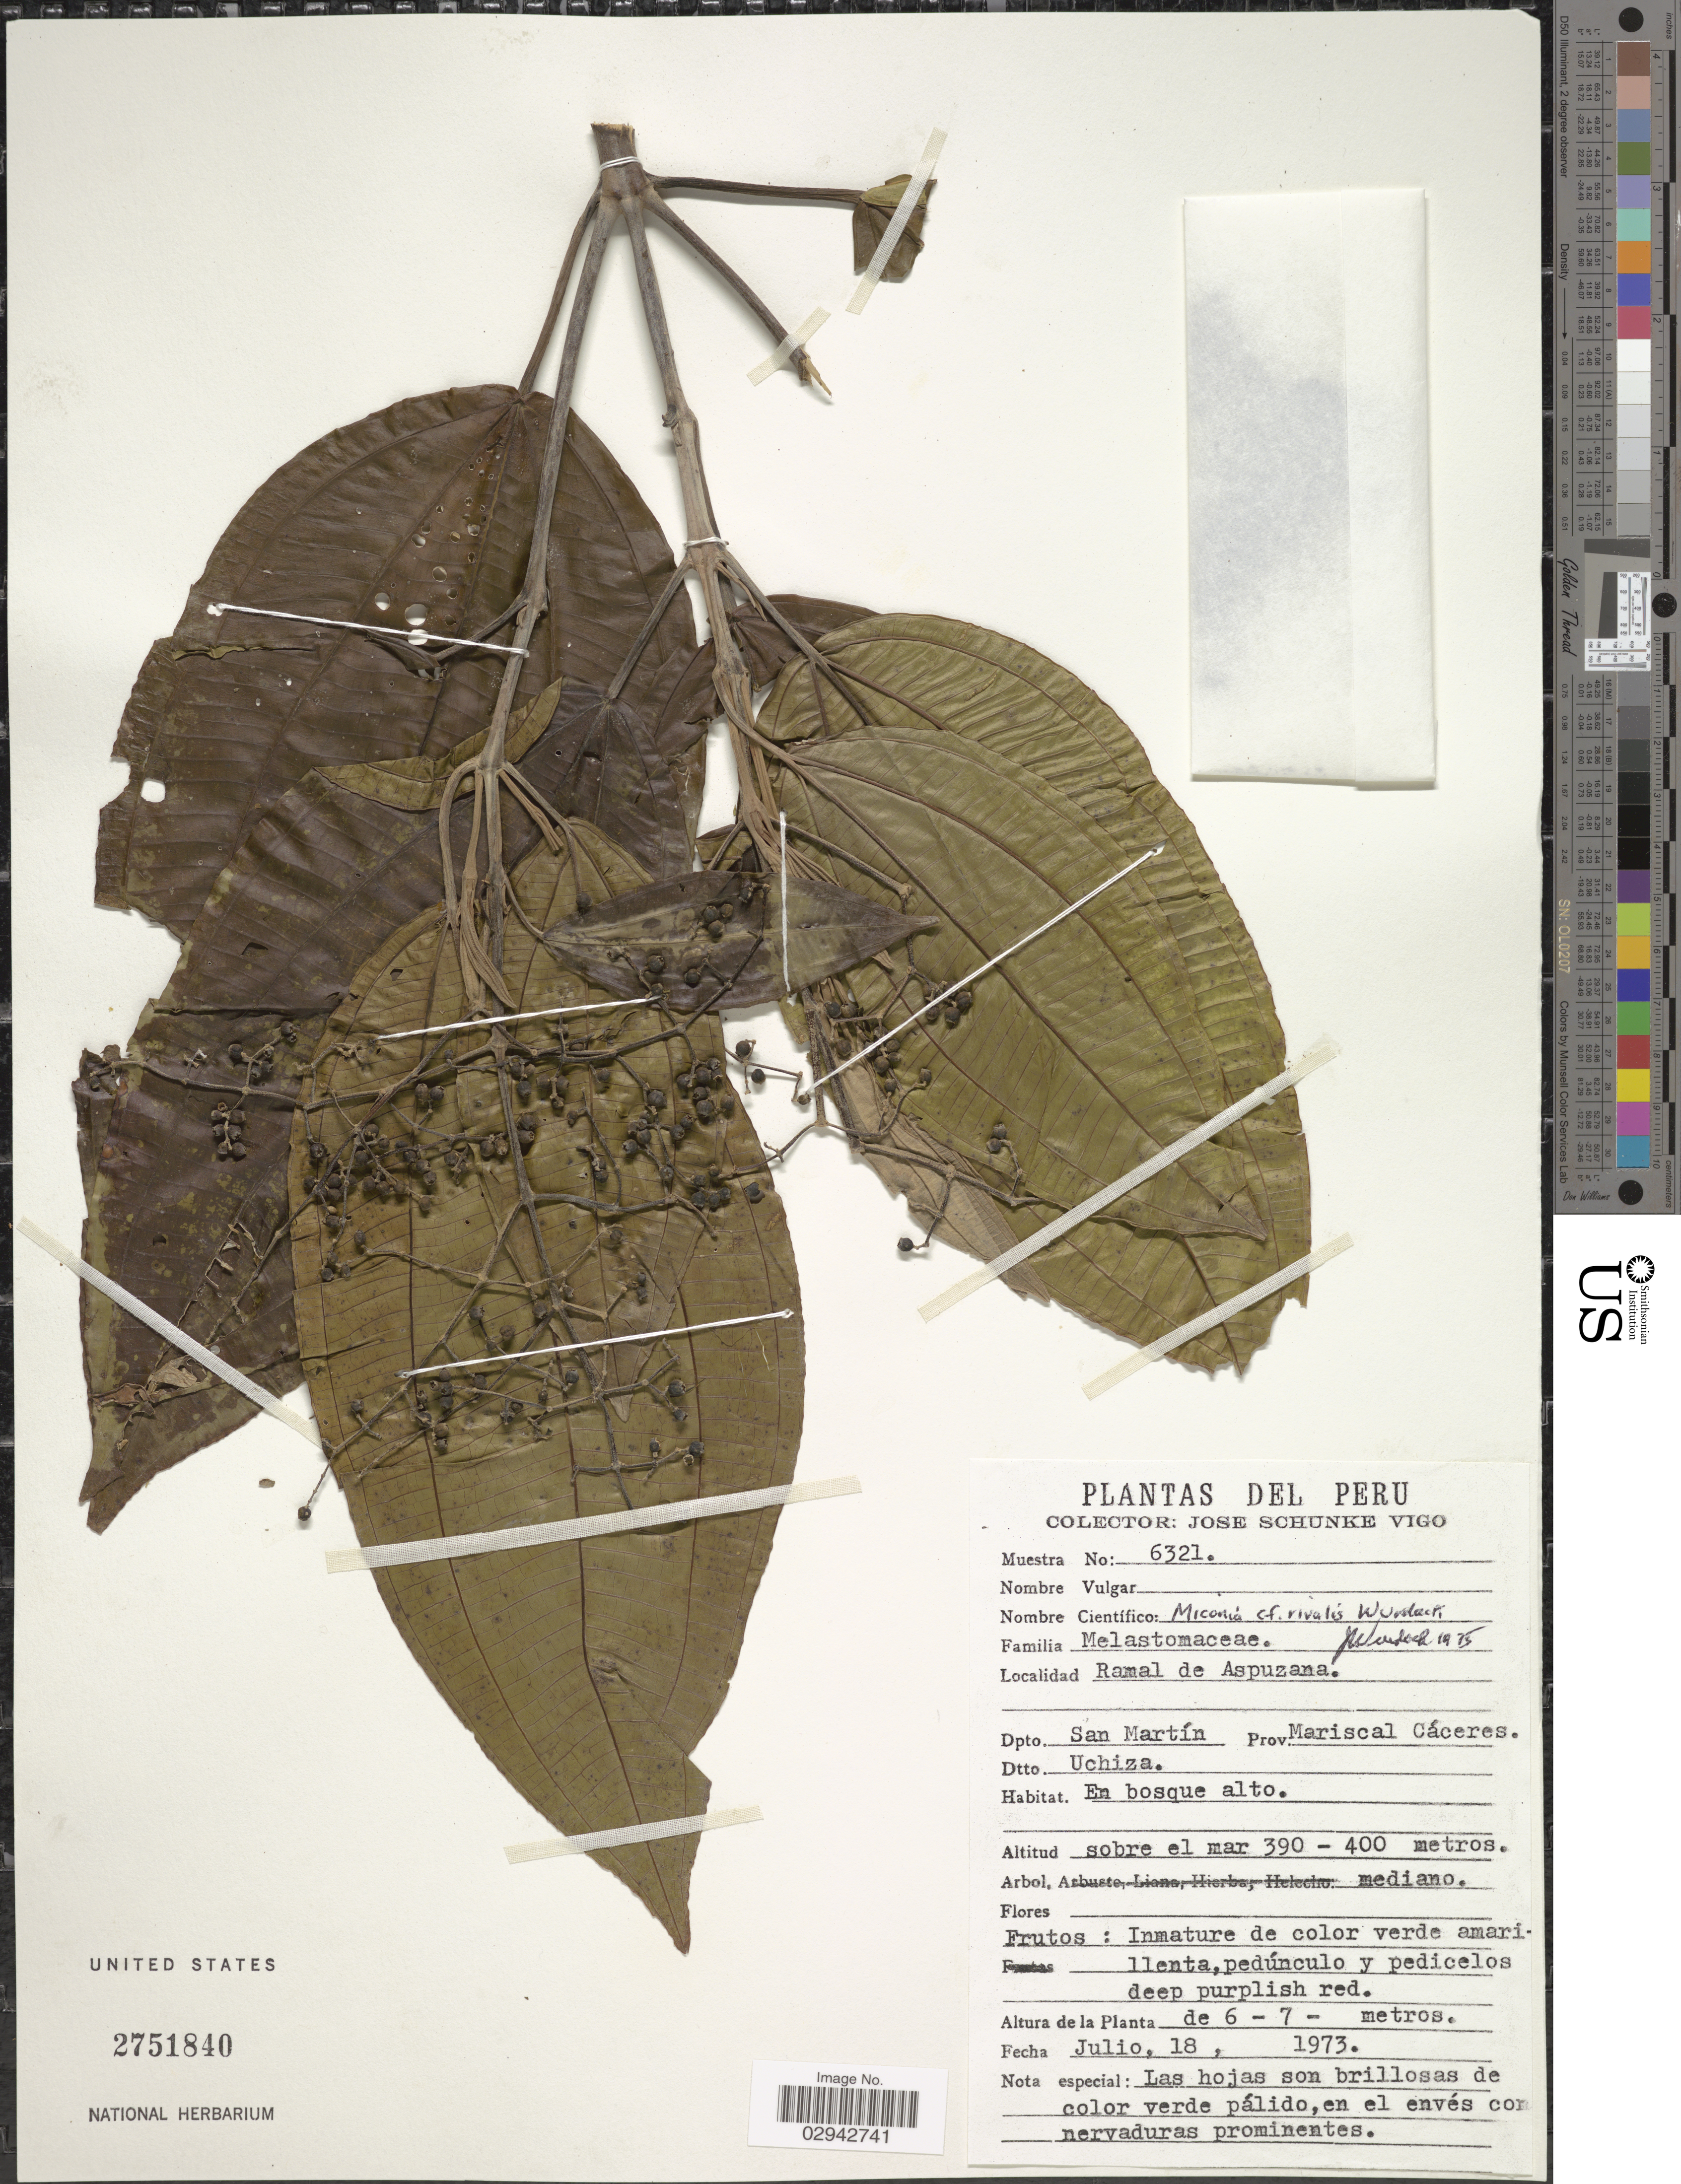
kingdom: Plantae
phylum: Tracheophyta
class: Magnoliopsida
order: Myrtales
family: Melastomataceae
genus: Miconia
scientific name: Miconia rivalis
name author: Wurdack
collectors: J. Schunke Vigo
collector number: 6321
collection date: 1973-07-18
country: Peru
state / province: San Martín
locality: Ramal de Aspuzana. Dpto. San Martín. Prov. Mariscal Cáceres. Dtto. Uchiza.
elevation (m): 390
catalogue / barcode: US 2751840